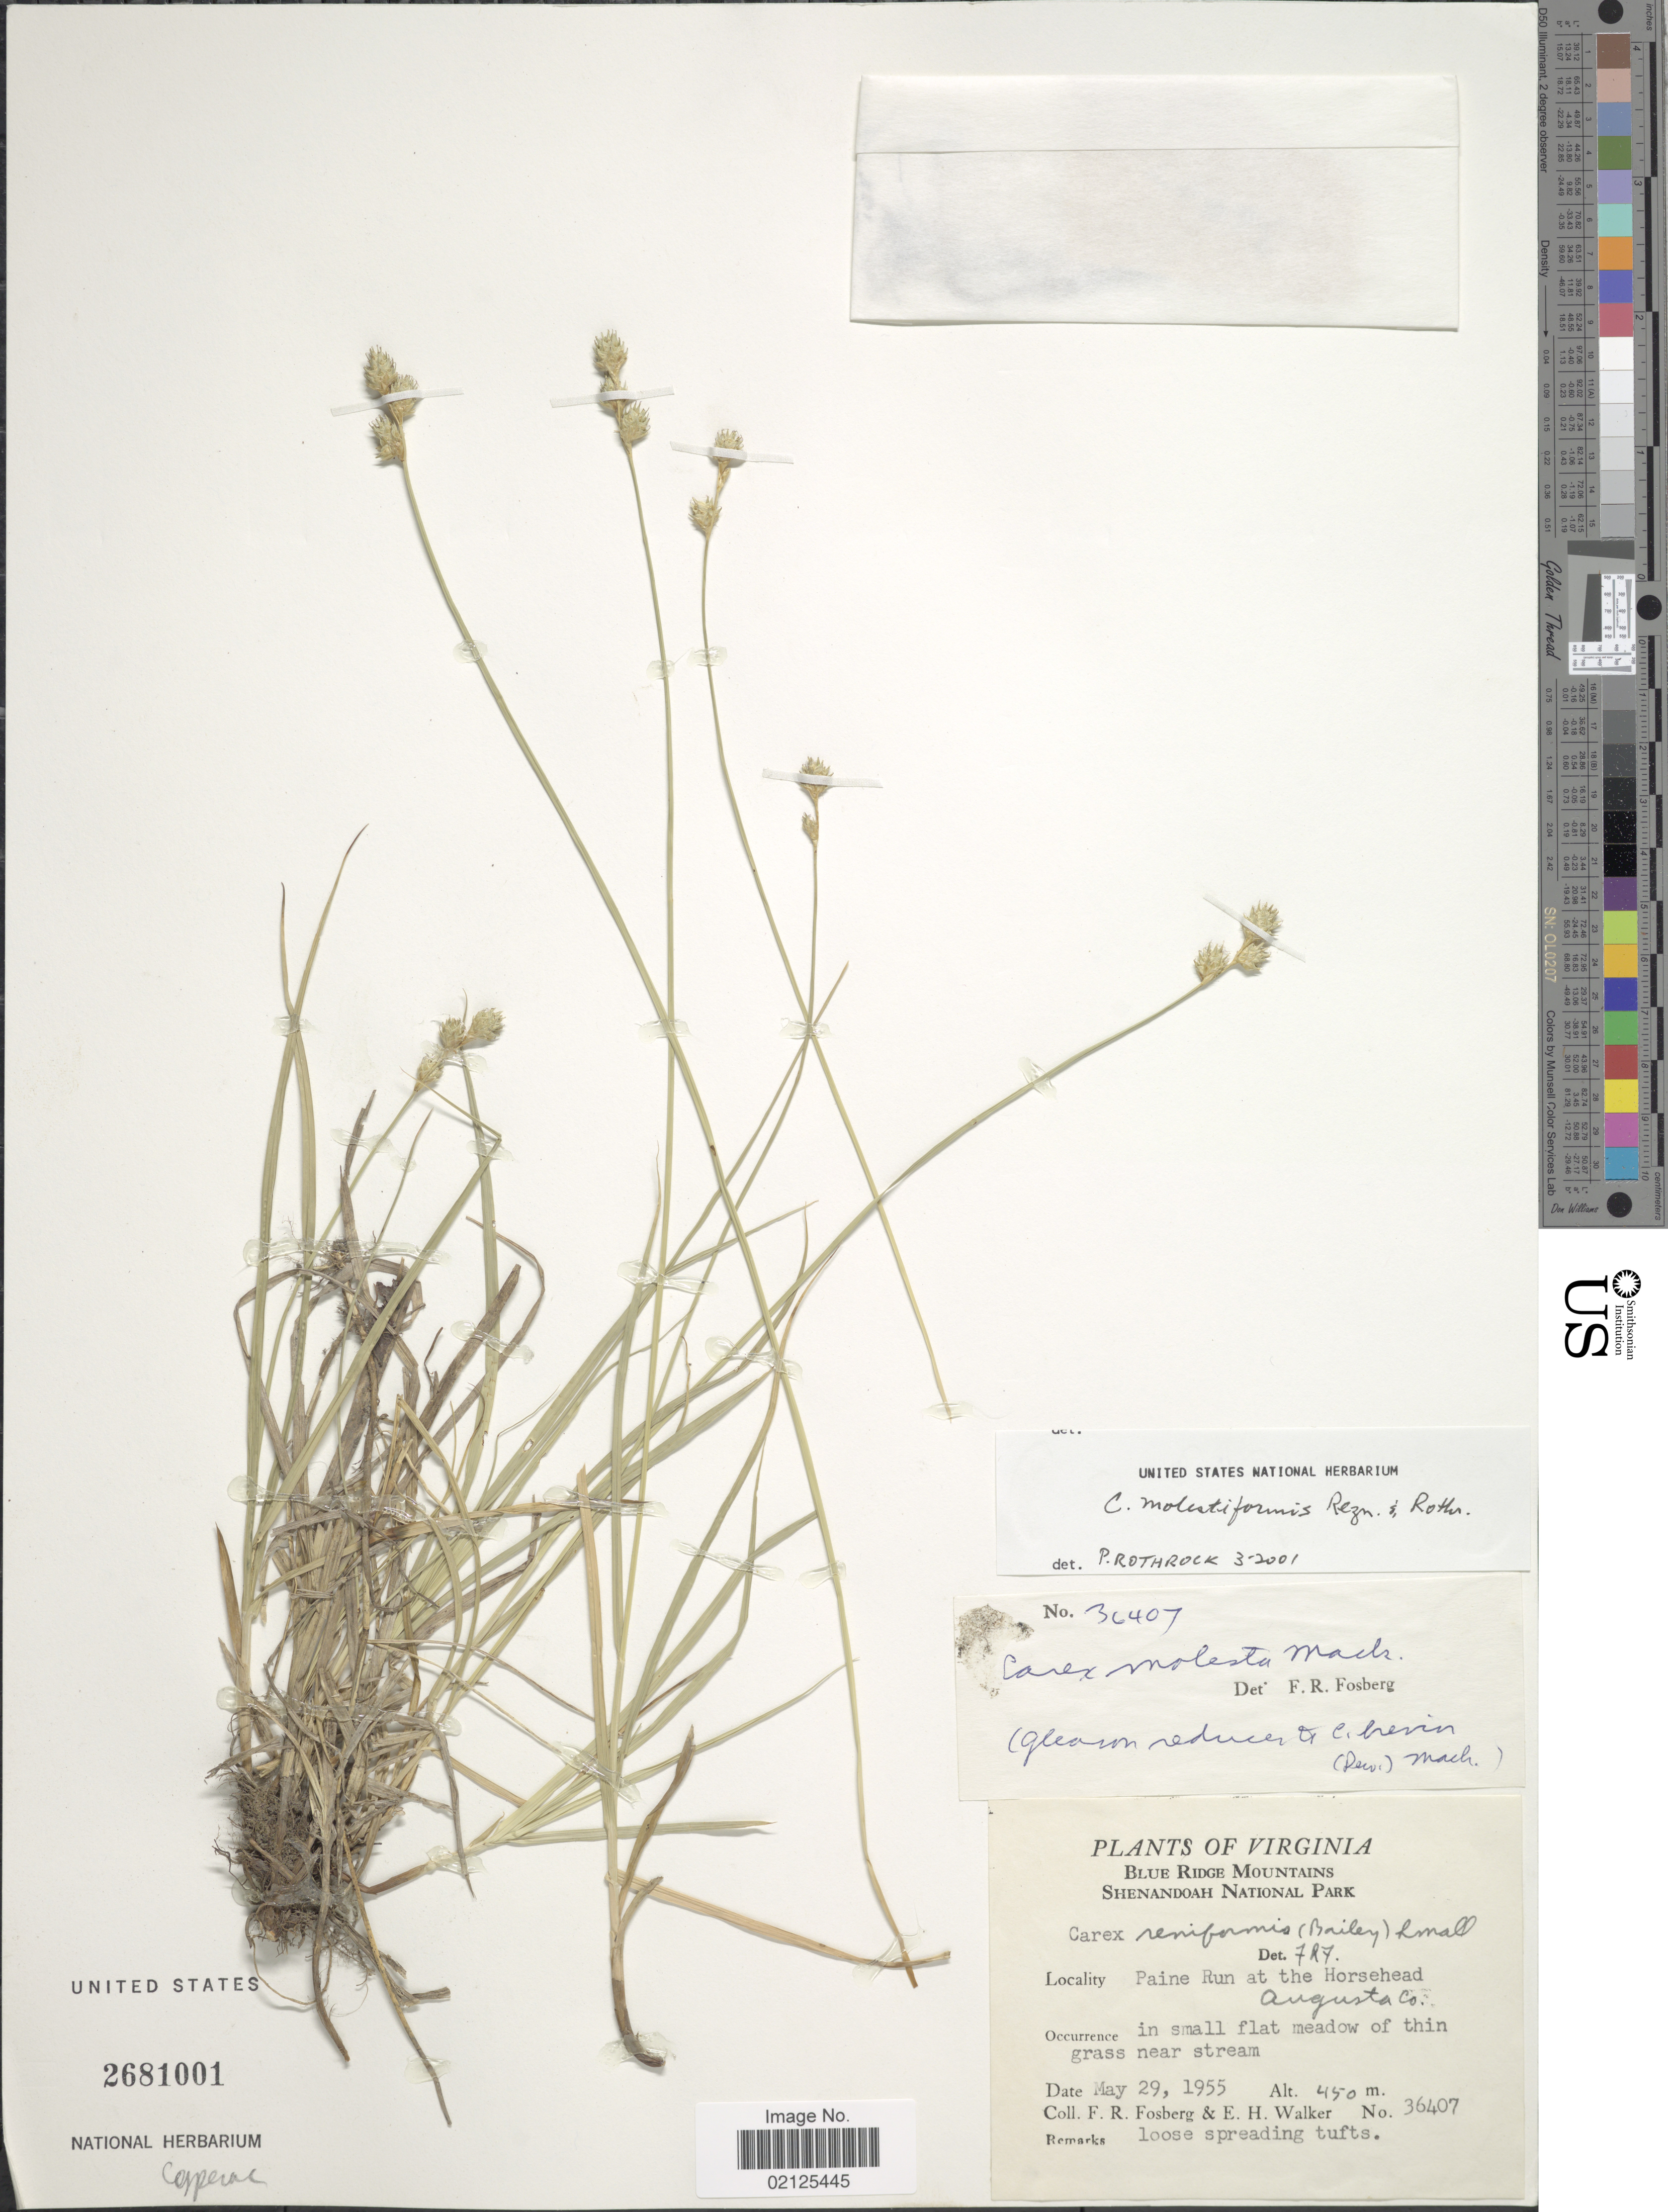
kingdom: Plantae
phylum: Tracheophyta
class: Liliopsida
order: Poales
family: Cyperaceae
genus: Carex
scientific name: Carex molestiformis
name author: Reznicek & P. Rothr.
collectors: F. R. Fosberg & E. H. Walker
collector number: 36407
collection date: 1955-05-29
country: United States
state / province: Virginia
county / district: Augusta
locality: Blue Ridge Mountains, Shenandoah National Park, Paine Run at the Horsehead,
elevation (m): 450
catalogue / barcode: US 2681001